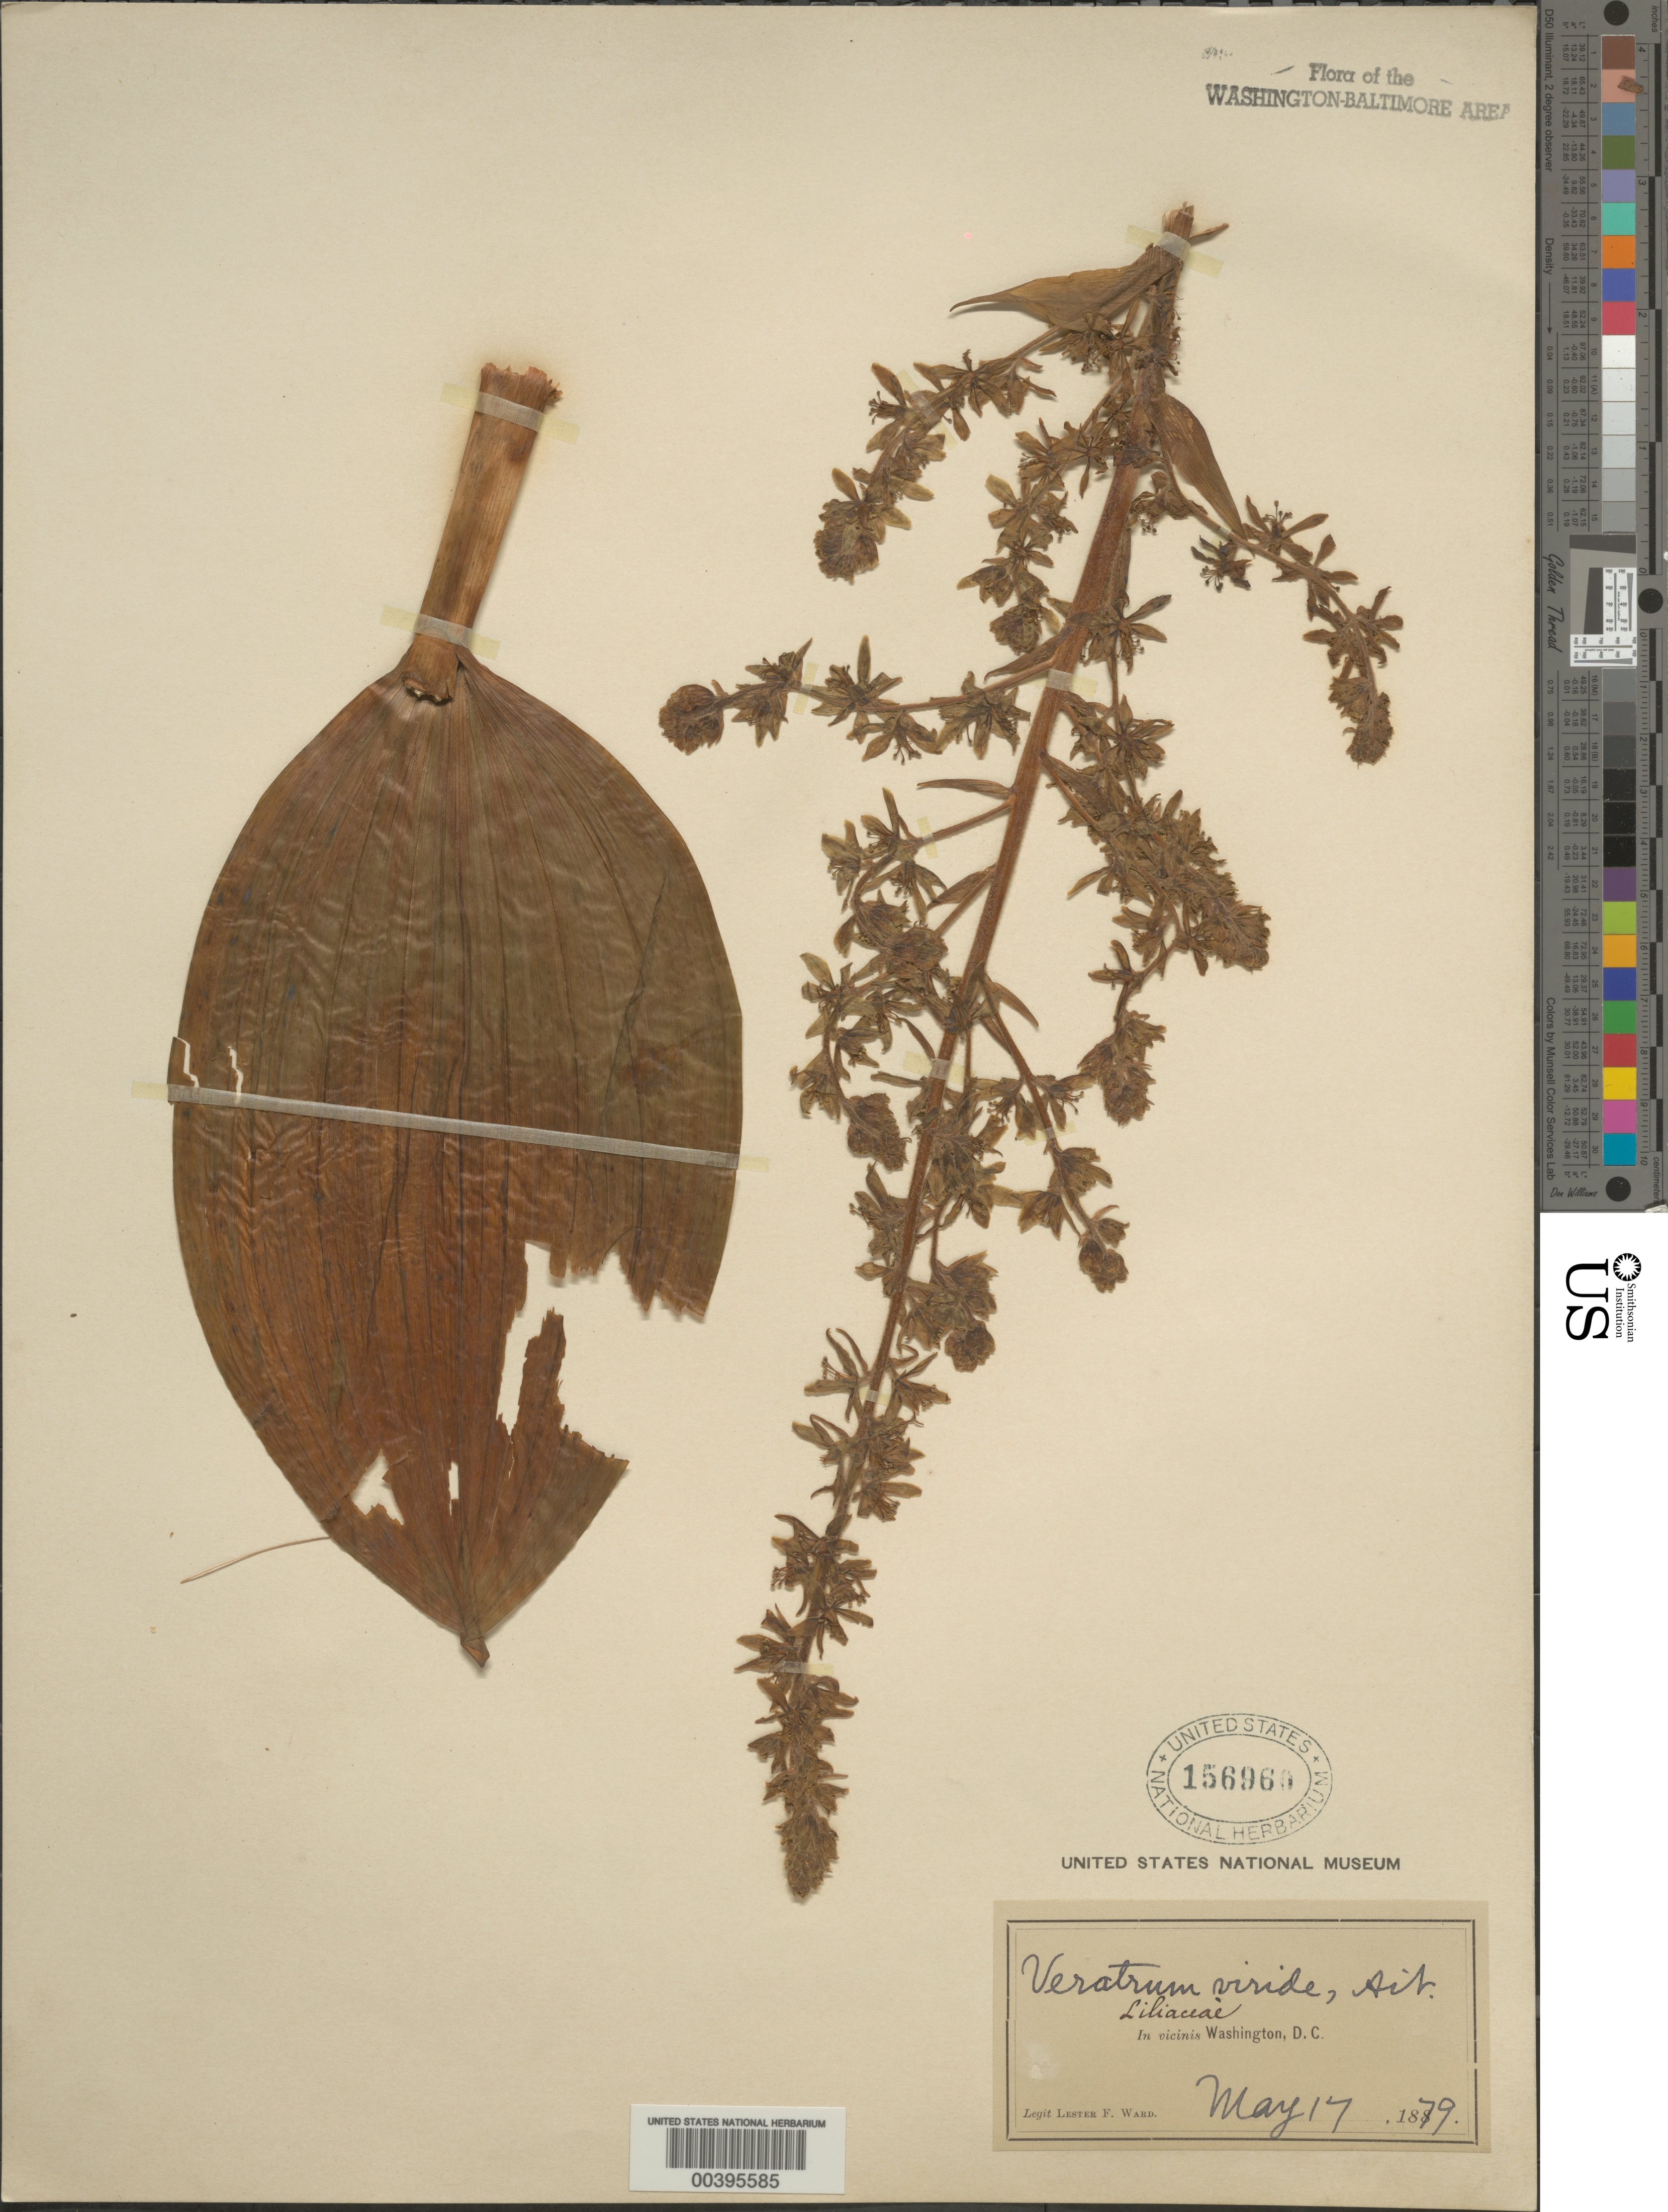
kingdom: Plantae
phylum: Tracheophyta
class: Liliopsida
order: Liliales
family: Melanthiaceae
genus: Veratrum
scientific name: Veratrum viride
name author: Aiton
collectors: L. F. Ward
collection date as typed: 17 May 1879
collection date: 1879-05-17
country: United States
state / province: District of Columbia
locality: Washington DC area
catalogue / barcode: US 156960